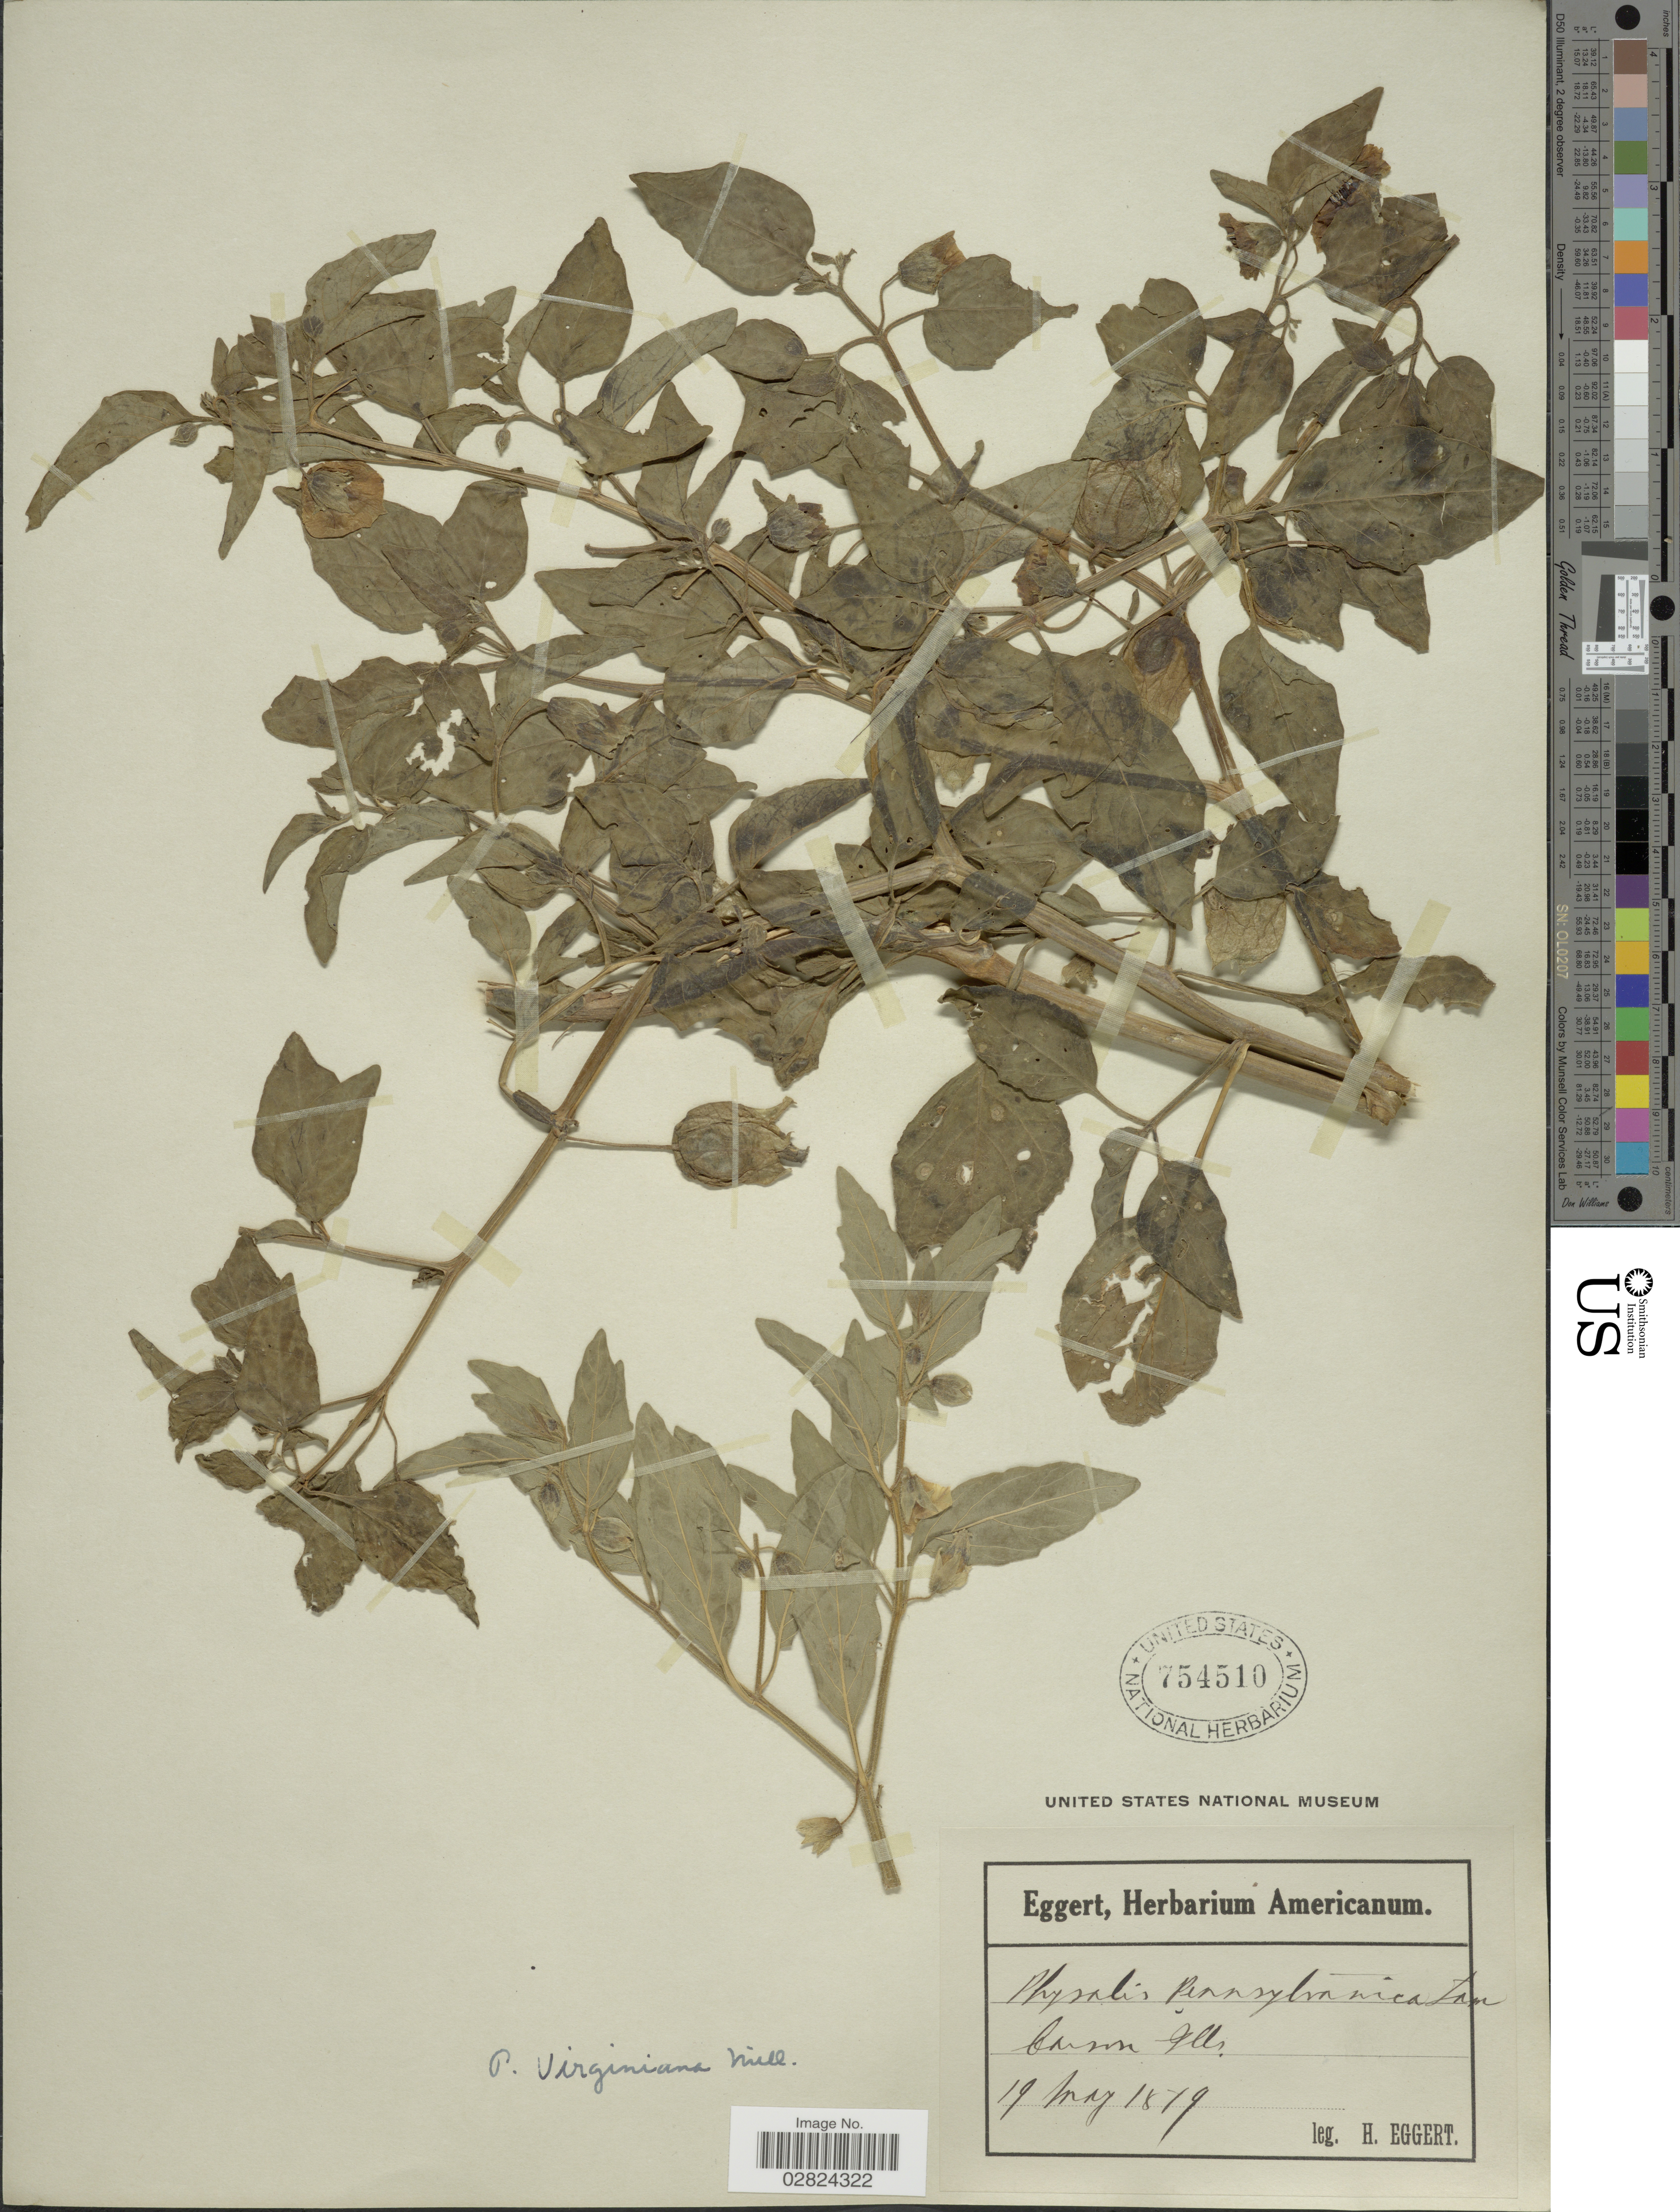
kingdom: Plantae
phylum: Tracheophyta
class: Magnoliopsida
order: Solanales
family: Solanaceae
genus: Physalis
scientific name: Physalis virginiana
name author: Mill.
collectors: H. Eggert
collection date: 1879-05-19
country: United States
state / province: Illinois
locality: Carson Ills.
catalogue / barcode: US 754510